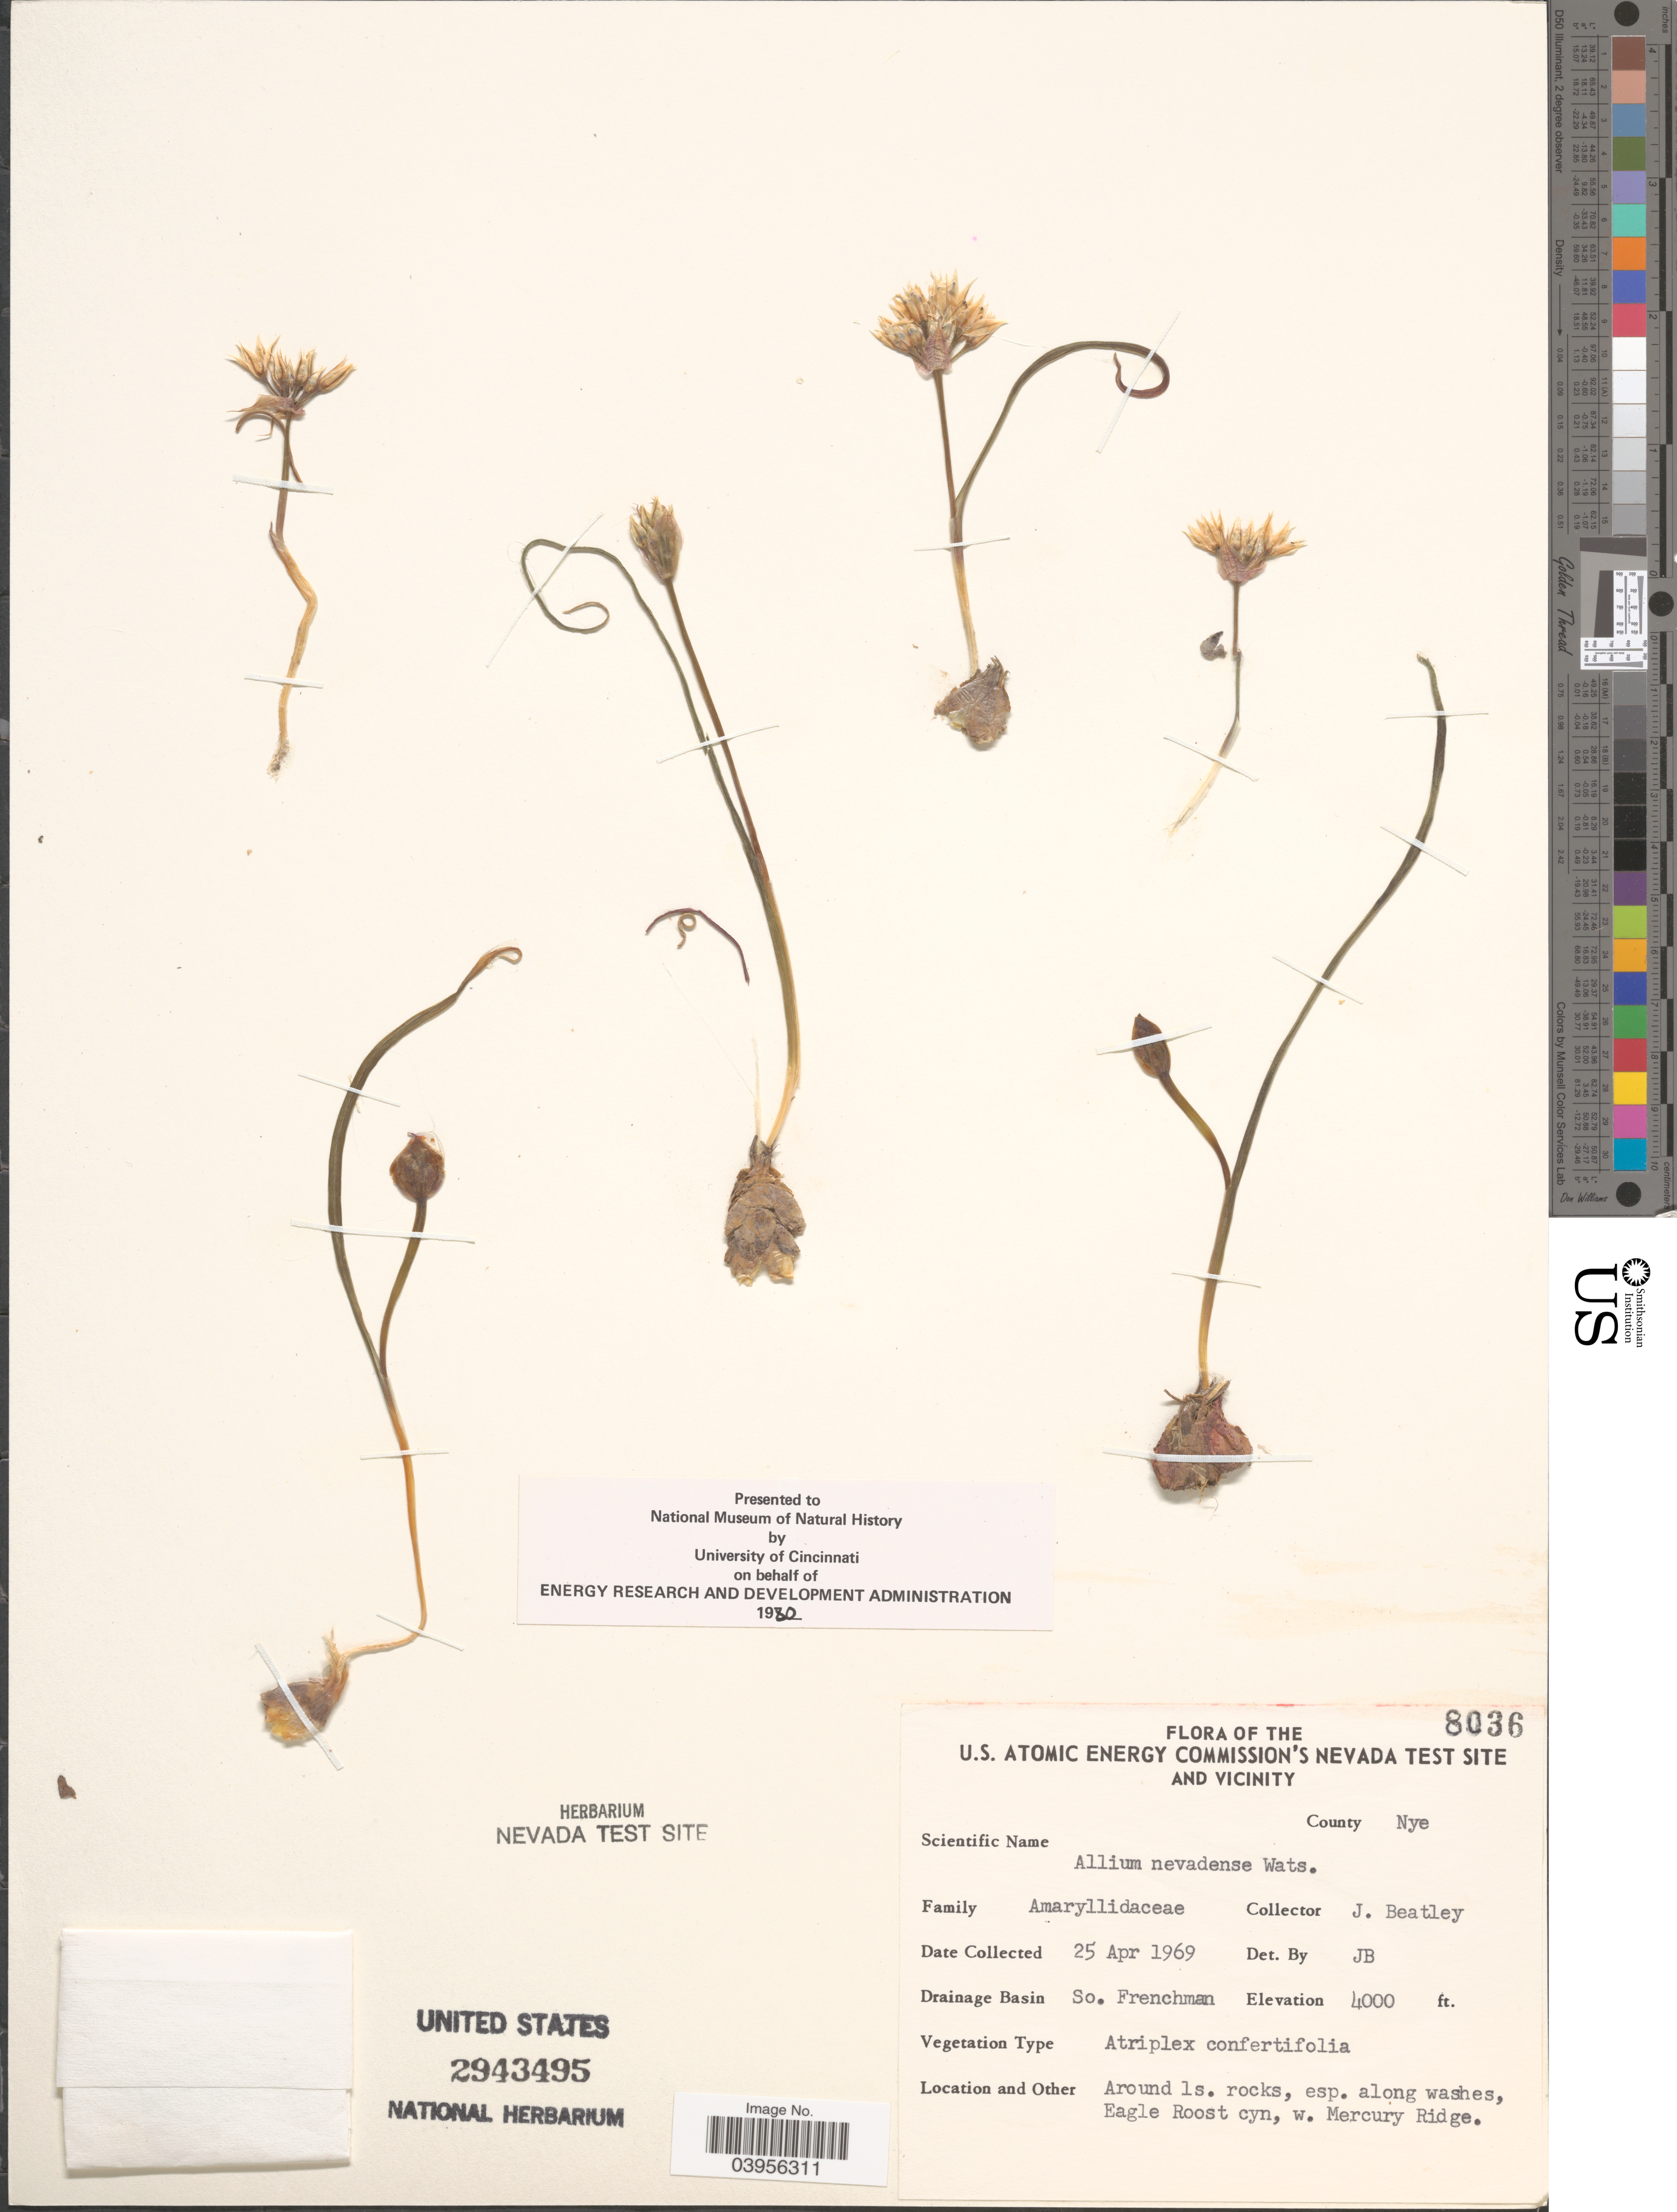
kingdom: Plantae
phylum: Tracheophyta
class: Liliopsida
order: Asparagales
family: Amaryllidaceae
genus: Allium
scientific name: Allium nevadense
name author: S. Watson in C. King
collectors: J. C. Beatley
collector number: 8036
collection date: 1969-04-25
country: United States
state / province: Nevada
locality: U.S. Atomic Energy Commision's Nevada Test Site and Vicinity. County Nye. Drainage Basin So. Frenchman. Eagle Roost cyn, w. Mercury Ridge.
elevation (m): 1219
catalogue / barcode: US 2943495